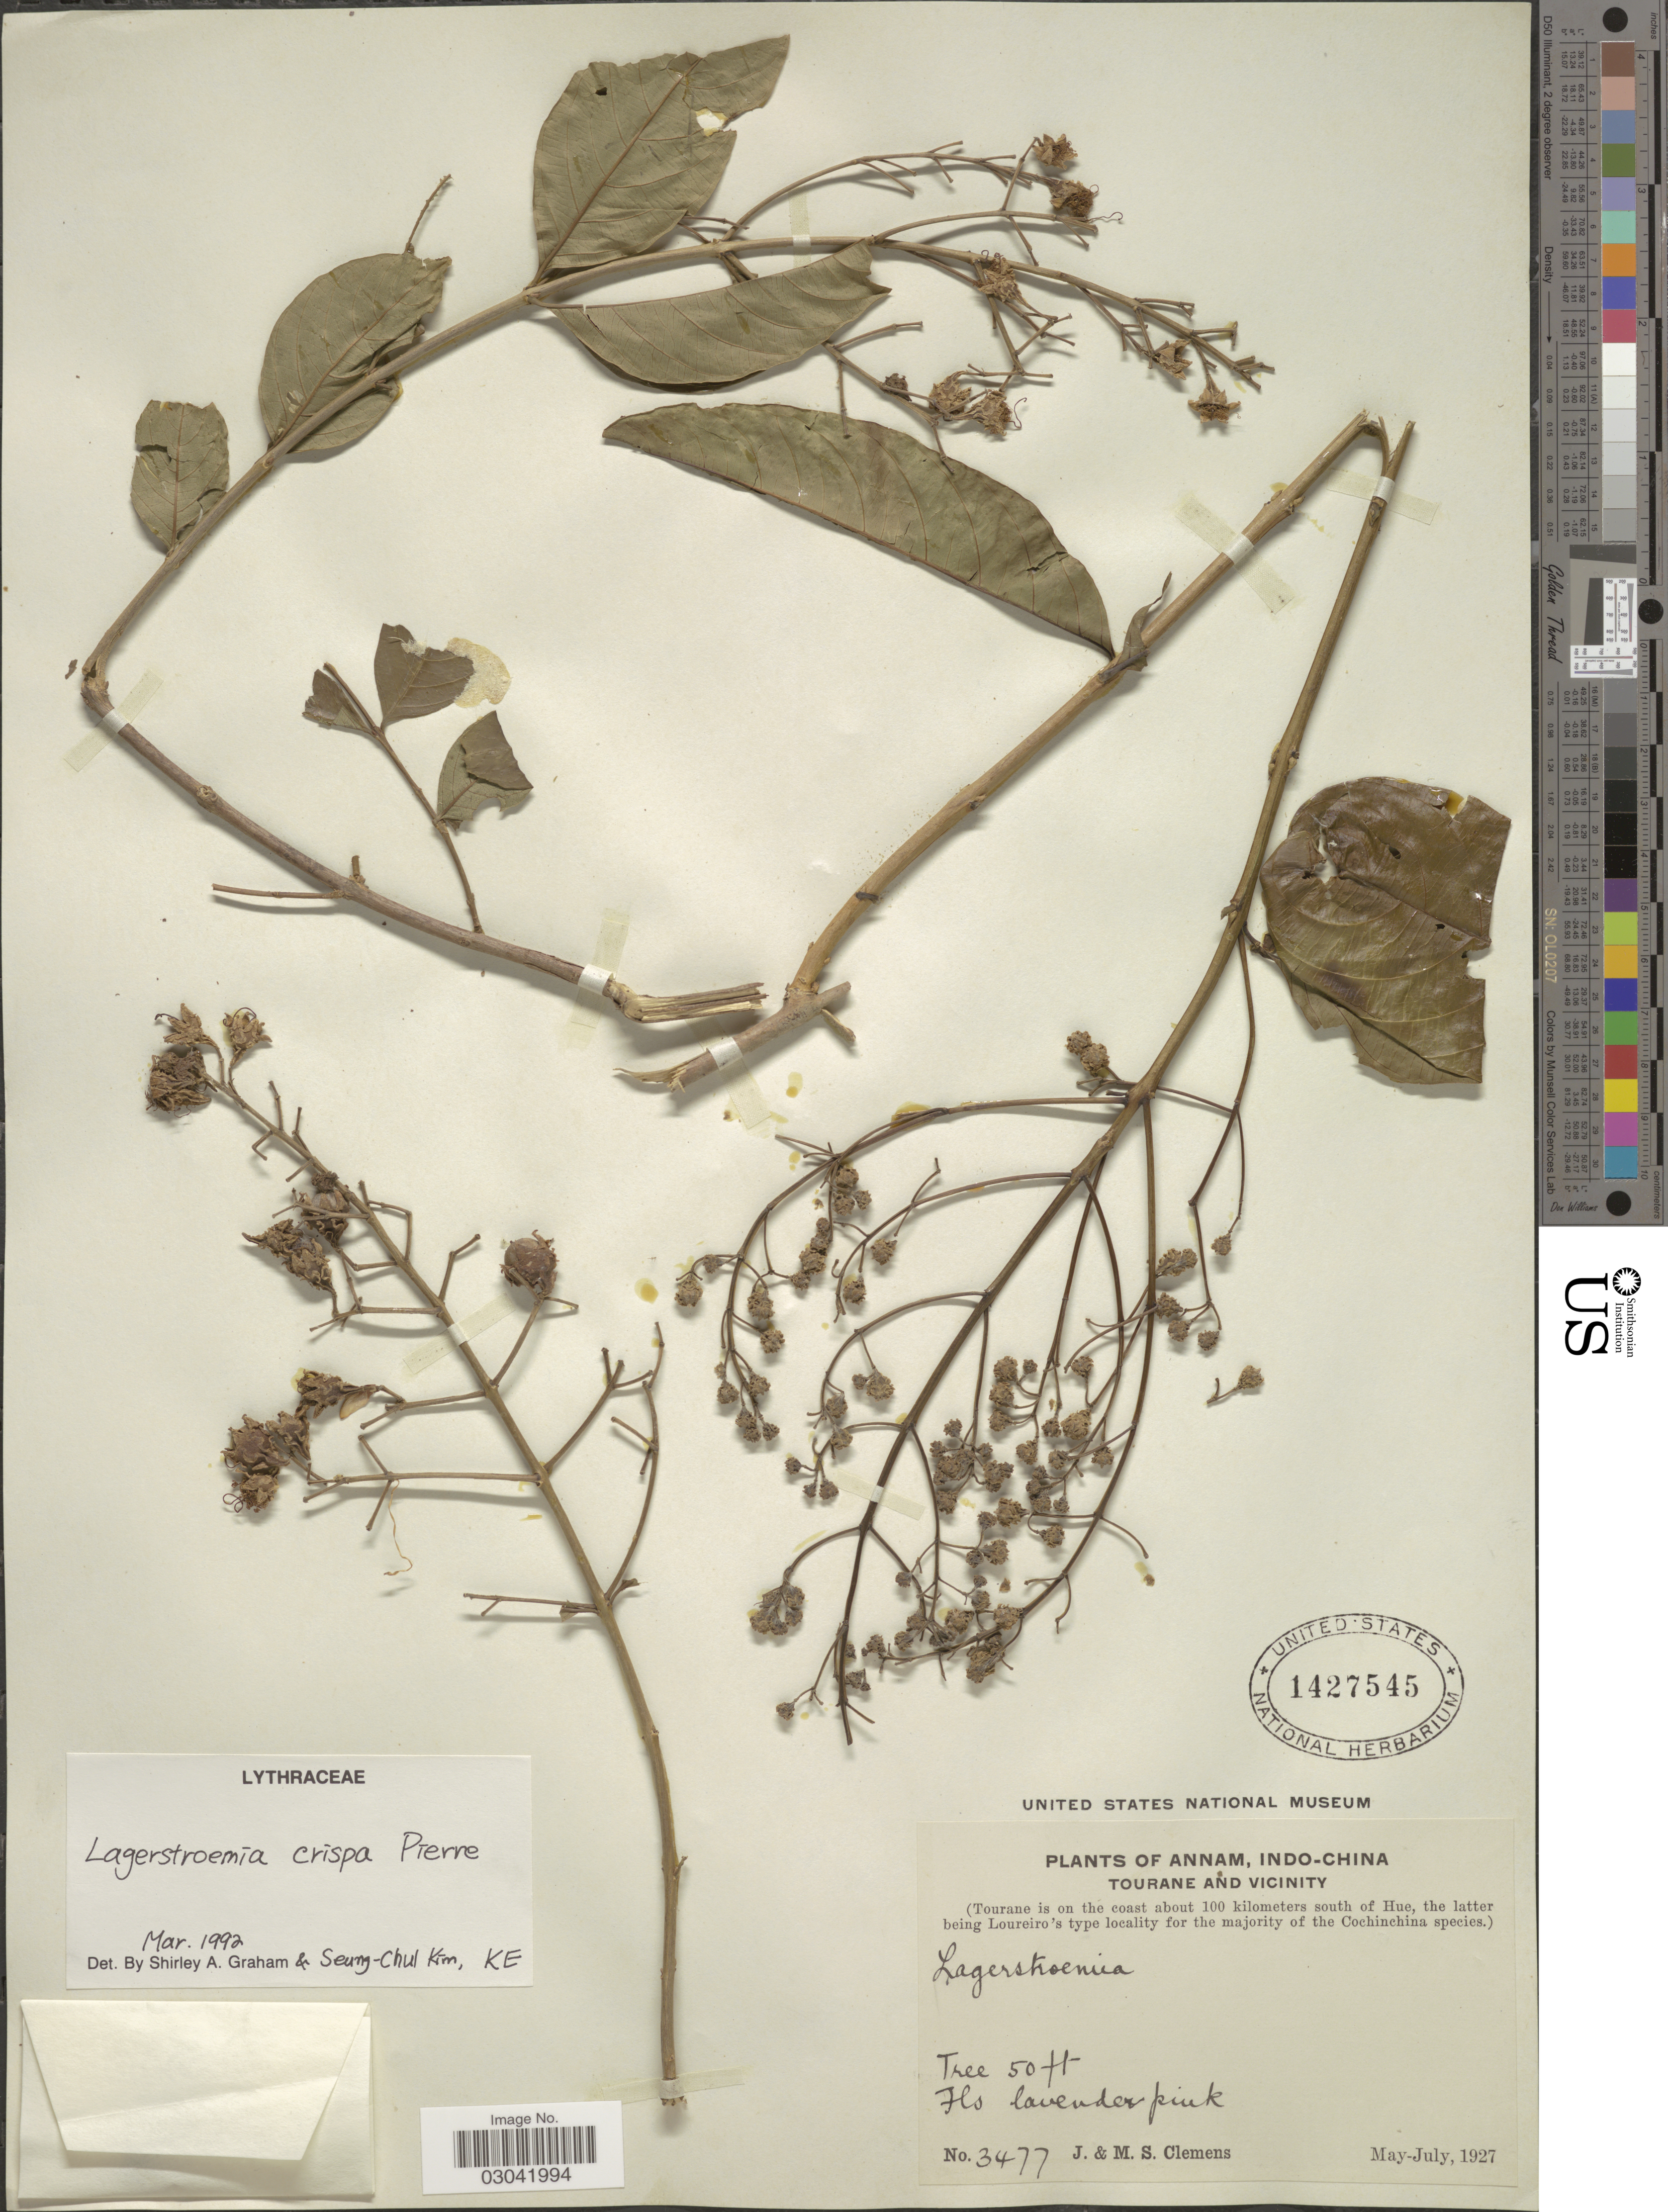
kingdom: Plantae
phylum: Tracheophyta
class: Magnoliopsida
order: Myrtales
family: Lythraceae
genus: Lagerstroemia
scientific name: Lagerstroemia crispa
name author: Pierre in Laness.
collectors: J. Clemens & M. S. Clemens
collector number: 3477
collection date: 1927-05/1927-07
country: Vietnam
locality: Annam, Indo-China. Tourane and Vicinity (Tourane is on the coast about 100 kilometers south of Hue).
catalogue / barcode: US 1427545